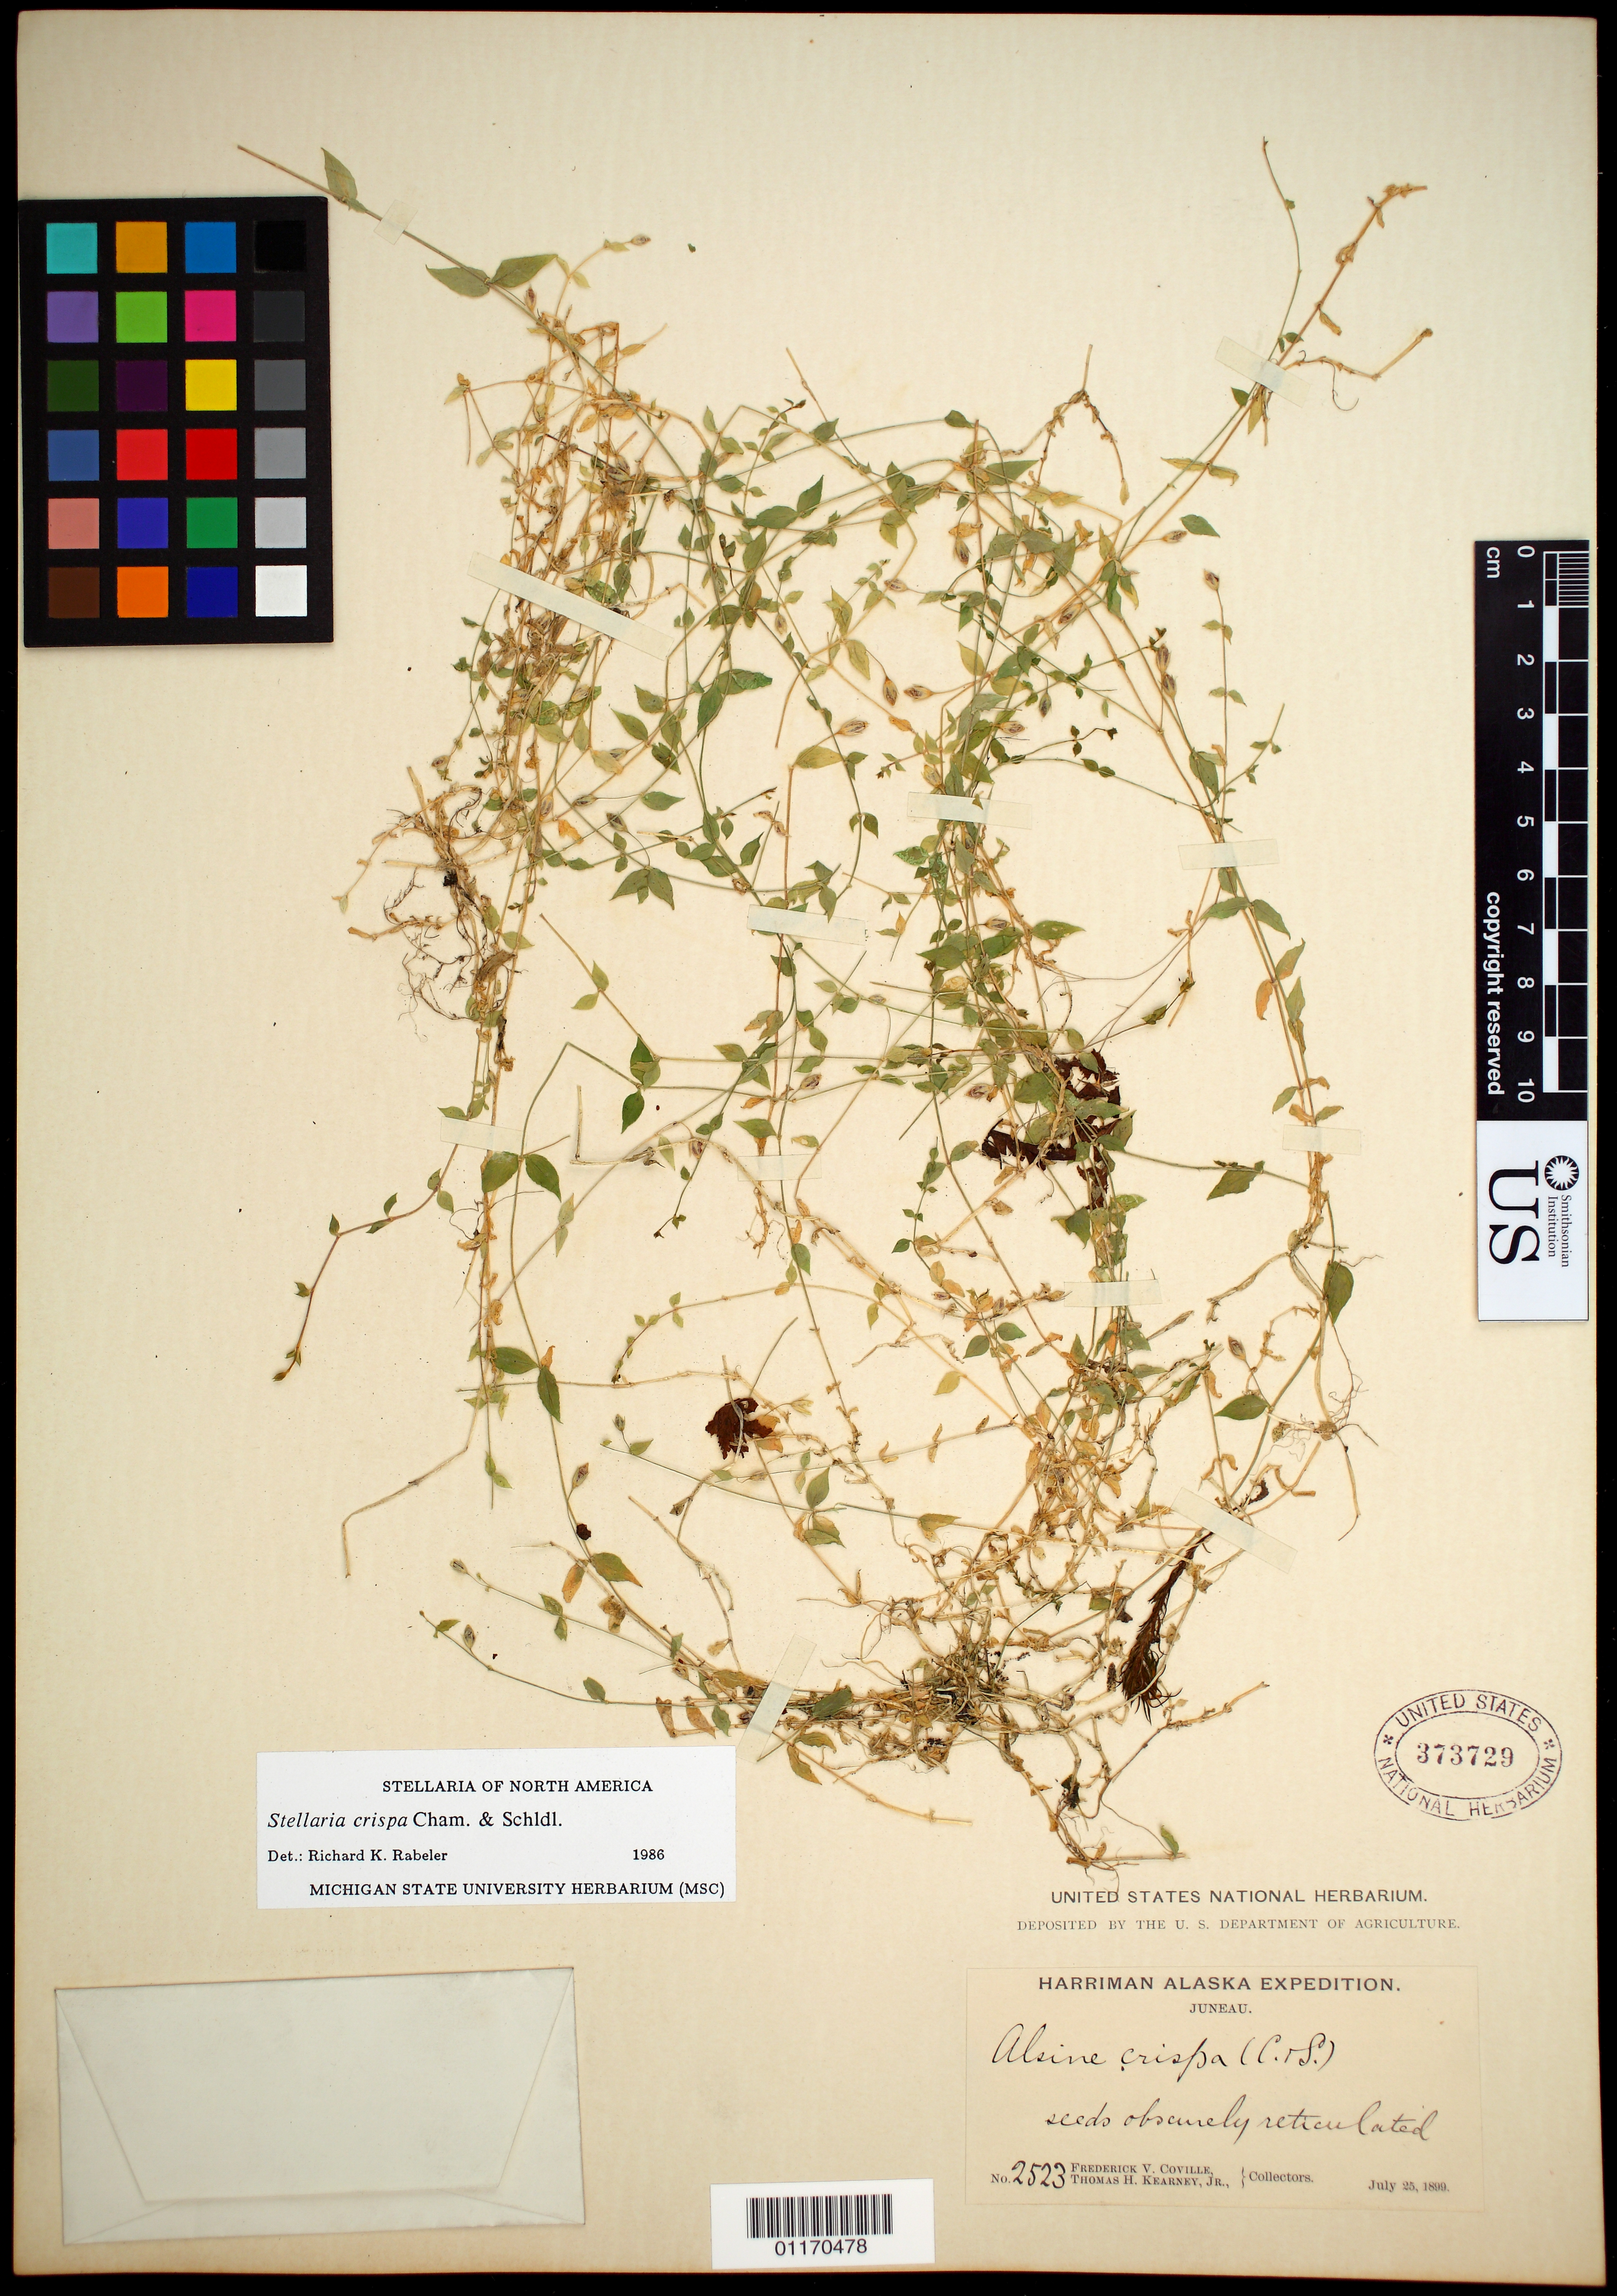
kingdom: Plantae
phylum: Tracheophyta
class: Magnoliopsida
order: Caryophyllales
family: Caryophyllaceae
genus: Stellaria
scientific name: Stellaria crispa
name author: Cham. & Schltdl.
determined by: Rabeler, R. K.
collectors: F. V. Coville & T. H. Kearney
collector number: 2523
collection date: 1899-07-25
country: United States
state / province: Alaska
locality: Juneau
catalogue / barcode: US 373729